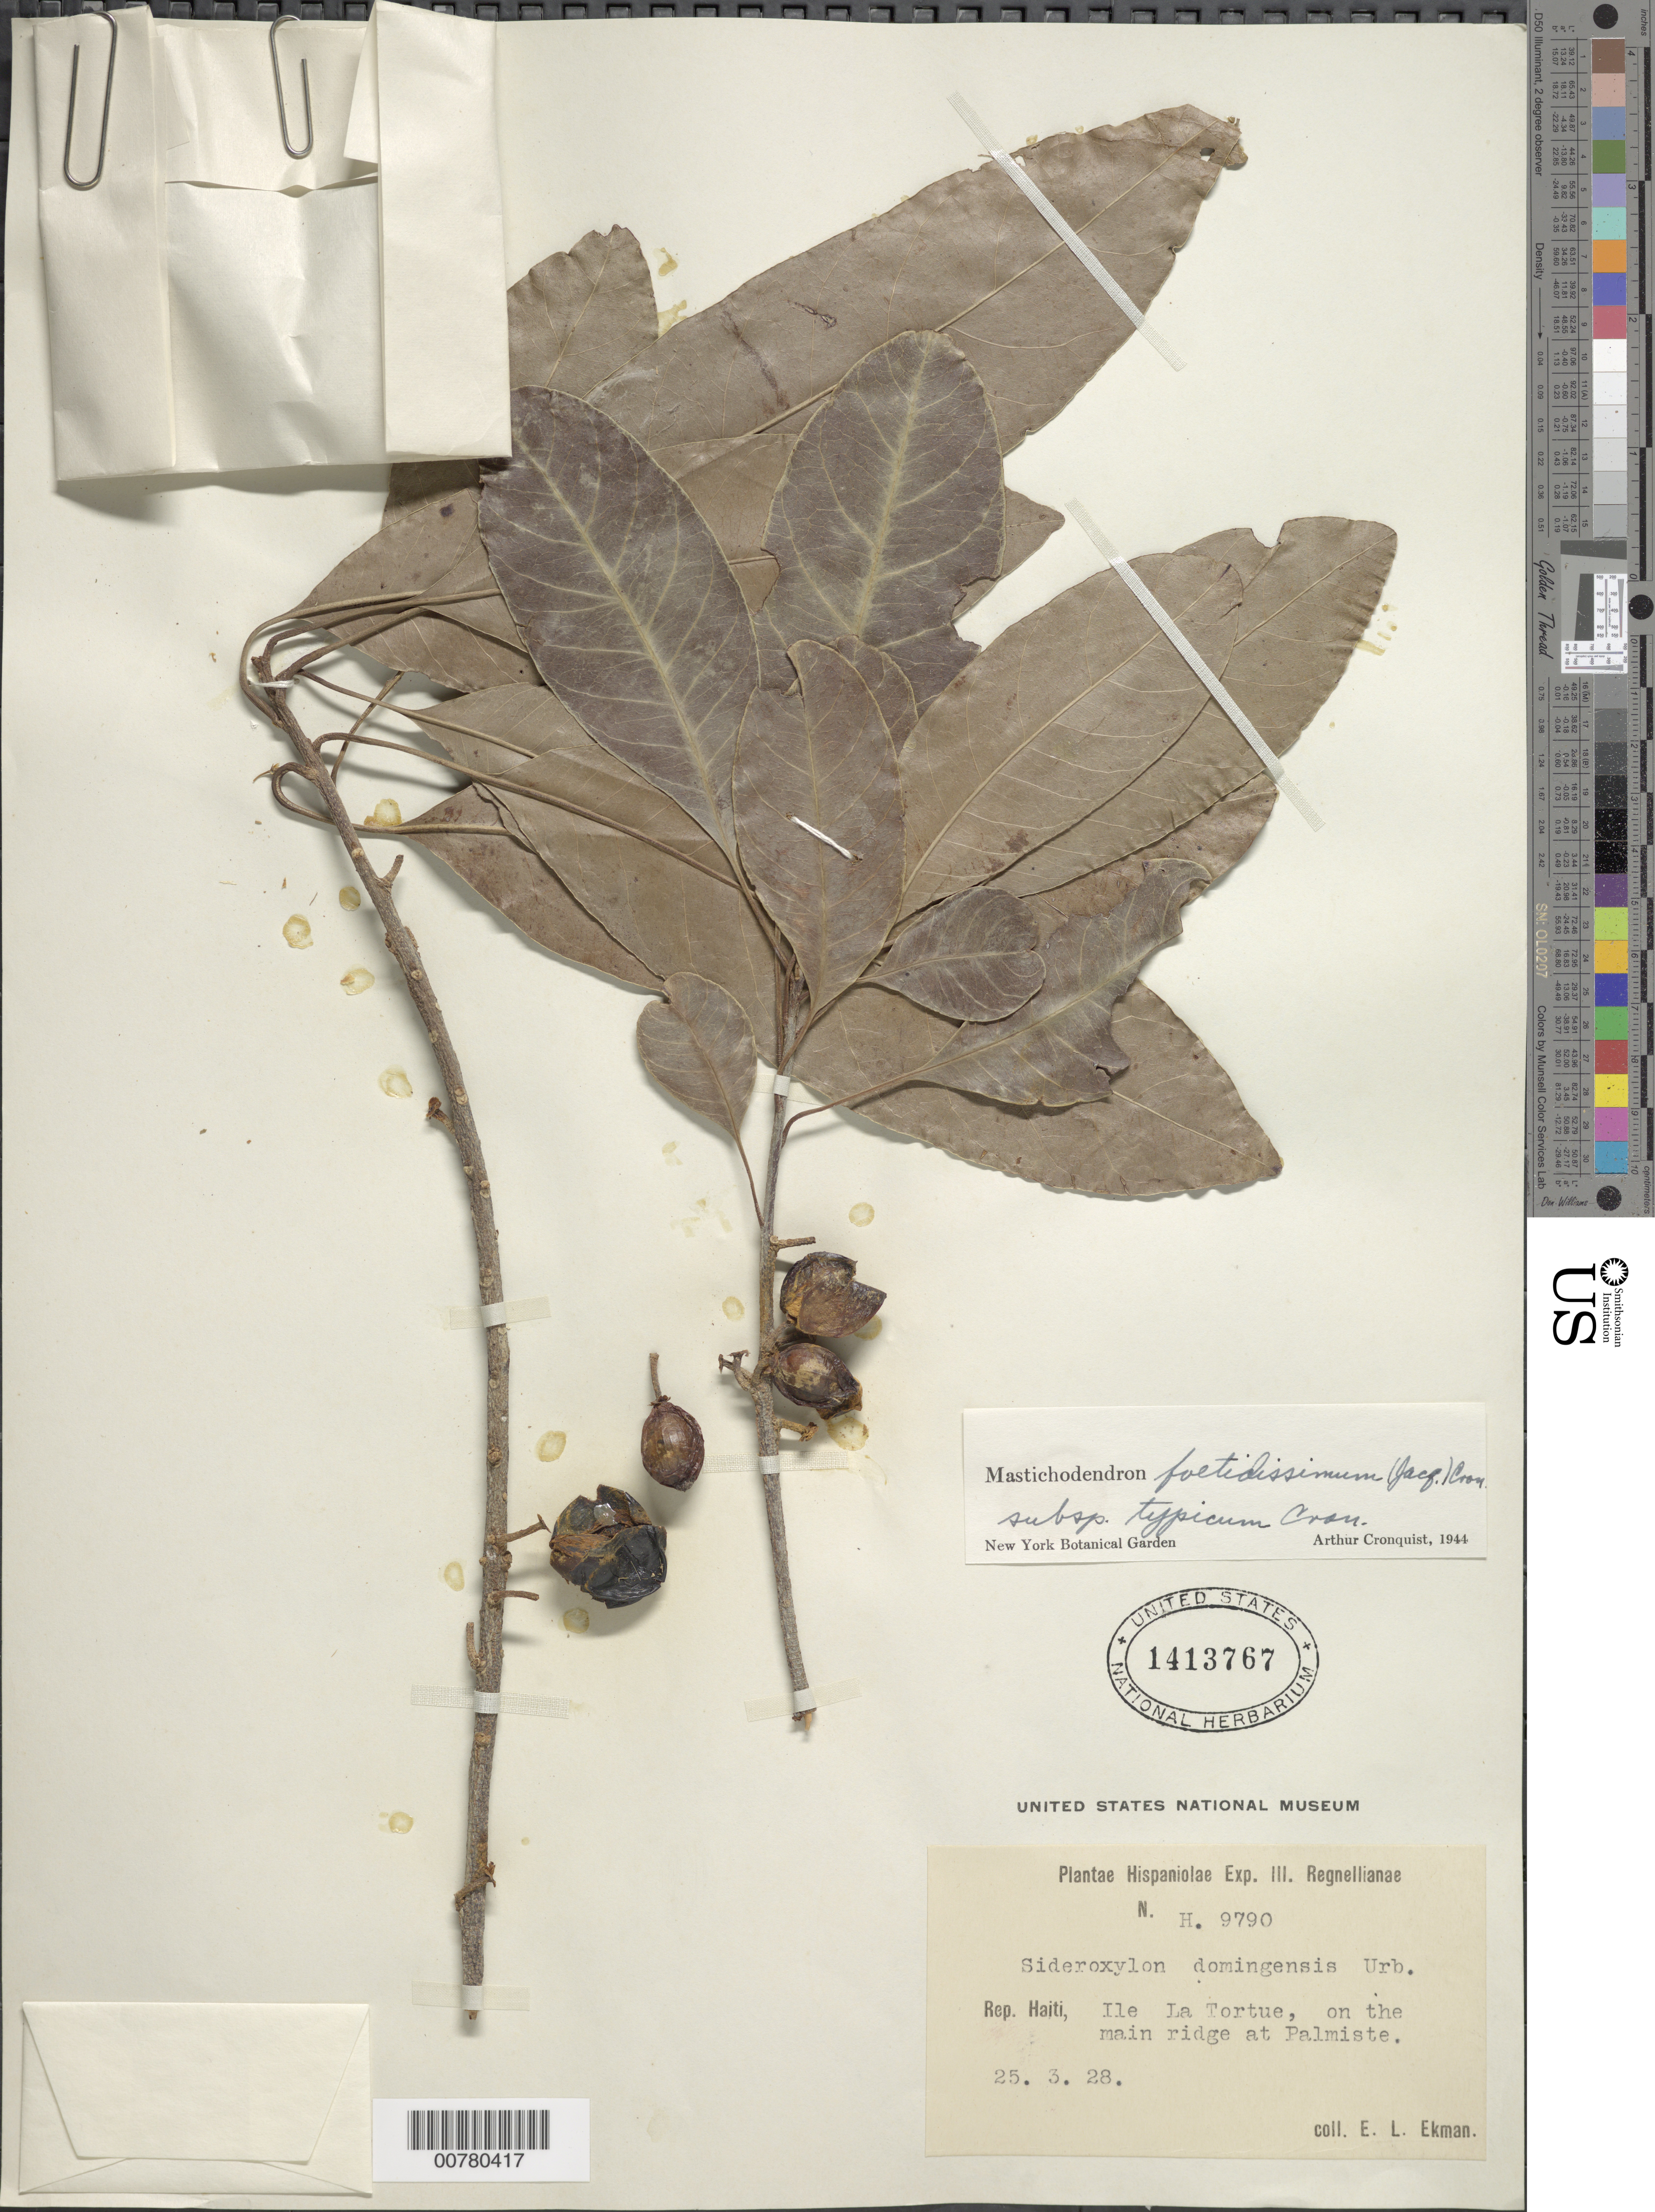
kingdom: Plantae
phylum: Tracheophyta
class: Magnoliopsida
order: Ericales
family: Sapotaceae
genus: Sideroxylon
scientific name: Sideroxylon foetidissimum subsp. foetidissimum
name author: Jacq.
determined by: Cronquist, A. J.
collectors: E. L. Ekman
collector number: H 9790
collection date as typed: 25 Mar 1928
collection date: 1928-03-25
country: Haiti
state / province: Nord-Óuest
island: Île de la Tortue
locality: Ile la Tortue, on the main ridge at Palmiste.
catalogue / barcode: US 1413767